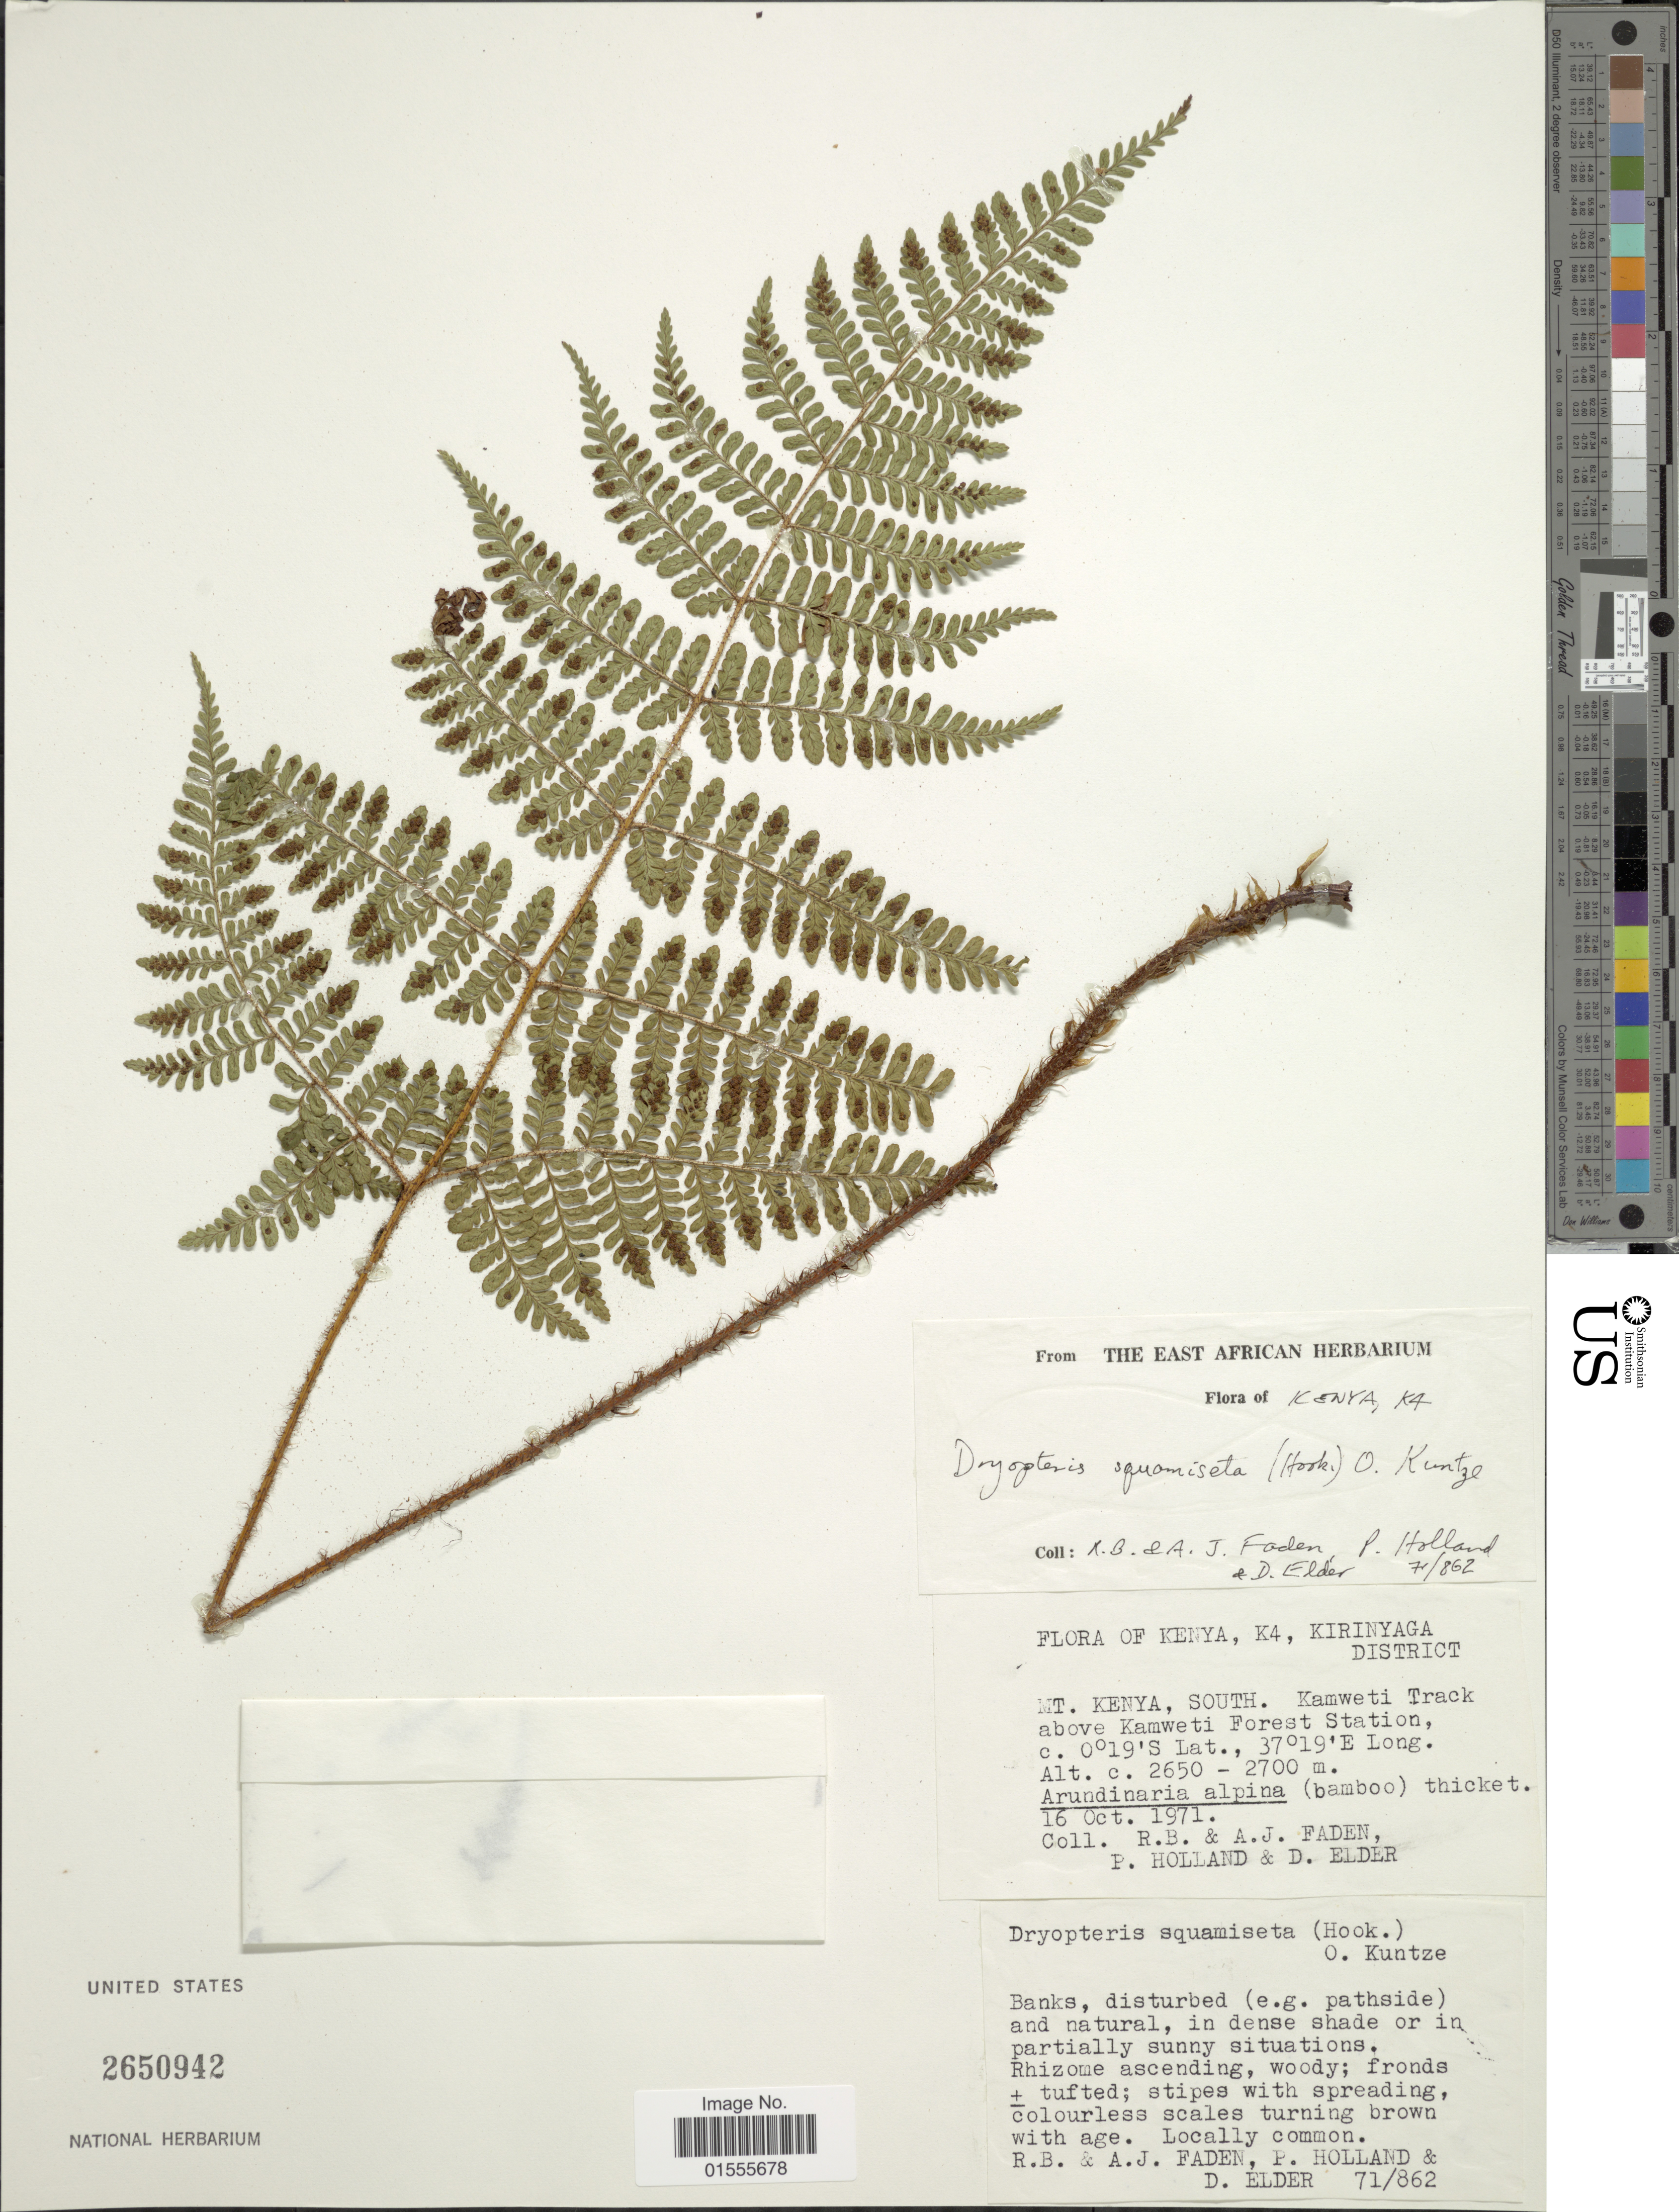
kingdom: Plantae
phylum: Tracheophyta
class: Polypodiopsida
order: Polypodiales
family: Dryopteridaceae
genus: Dryopteris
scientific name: Dryopteris squamiseta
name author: (Hook.) Kuntze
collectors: R. B. Faden, A. J. Faden, P. Holland & D. Elder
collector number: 71/862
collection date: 1971-10-16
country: Kenya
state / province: Kirinyaga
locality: K4, Kirinyaga District, Mt Kenya, South Kamweti Track above Kamweti Forest Station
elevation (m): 2650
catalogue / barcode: US 2650942